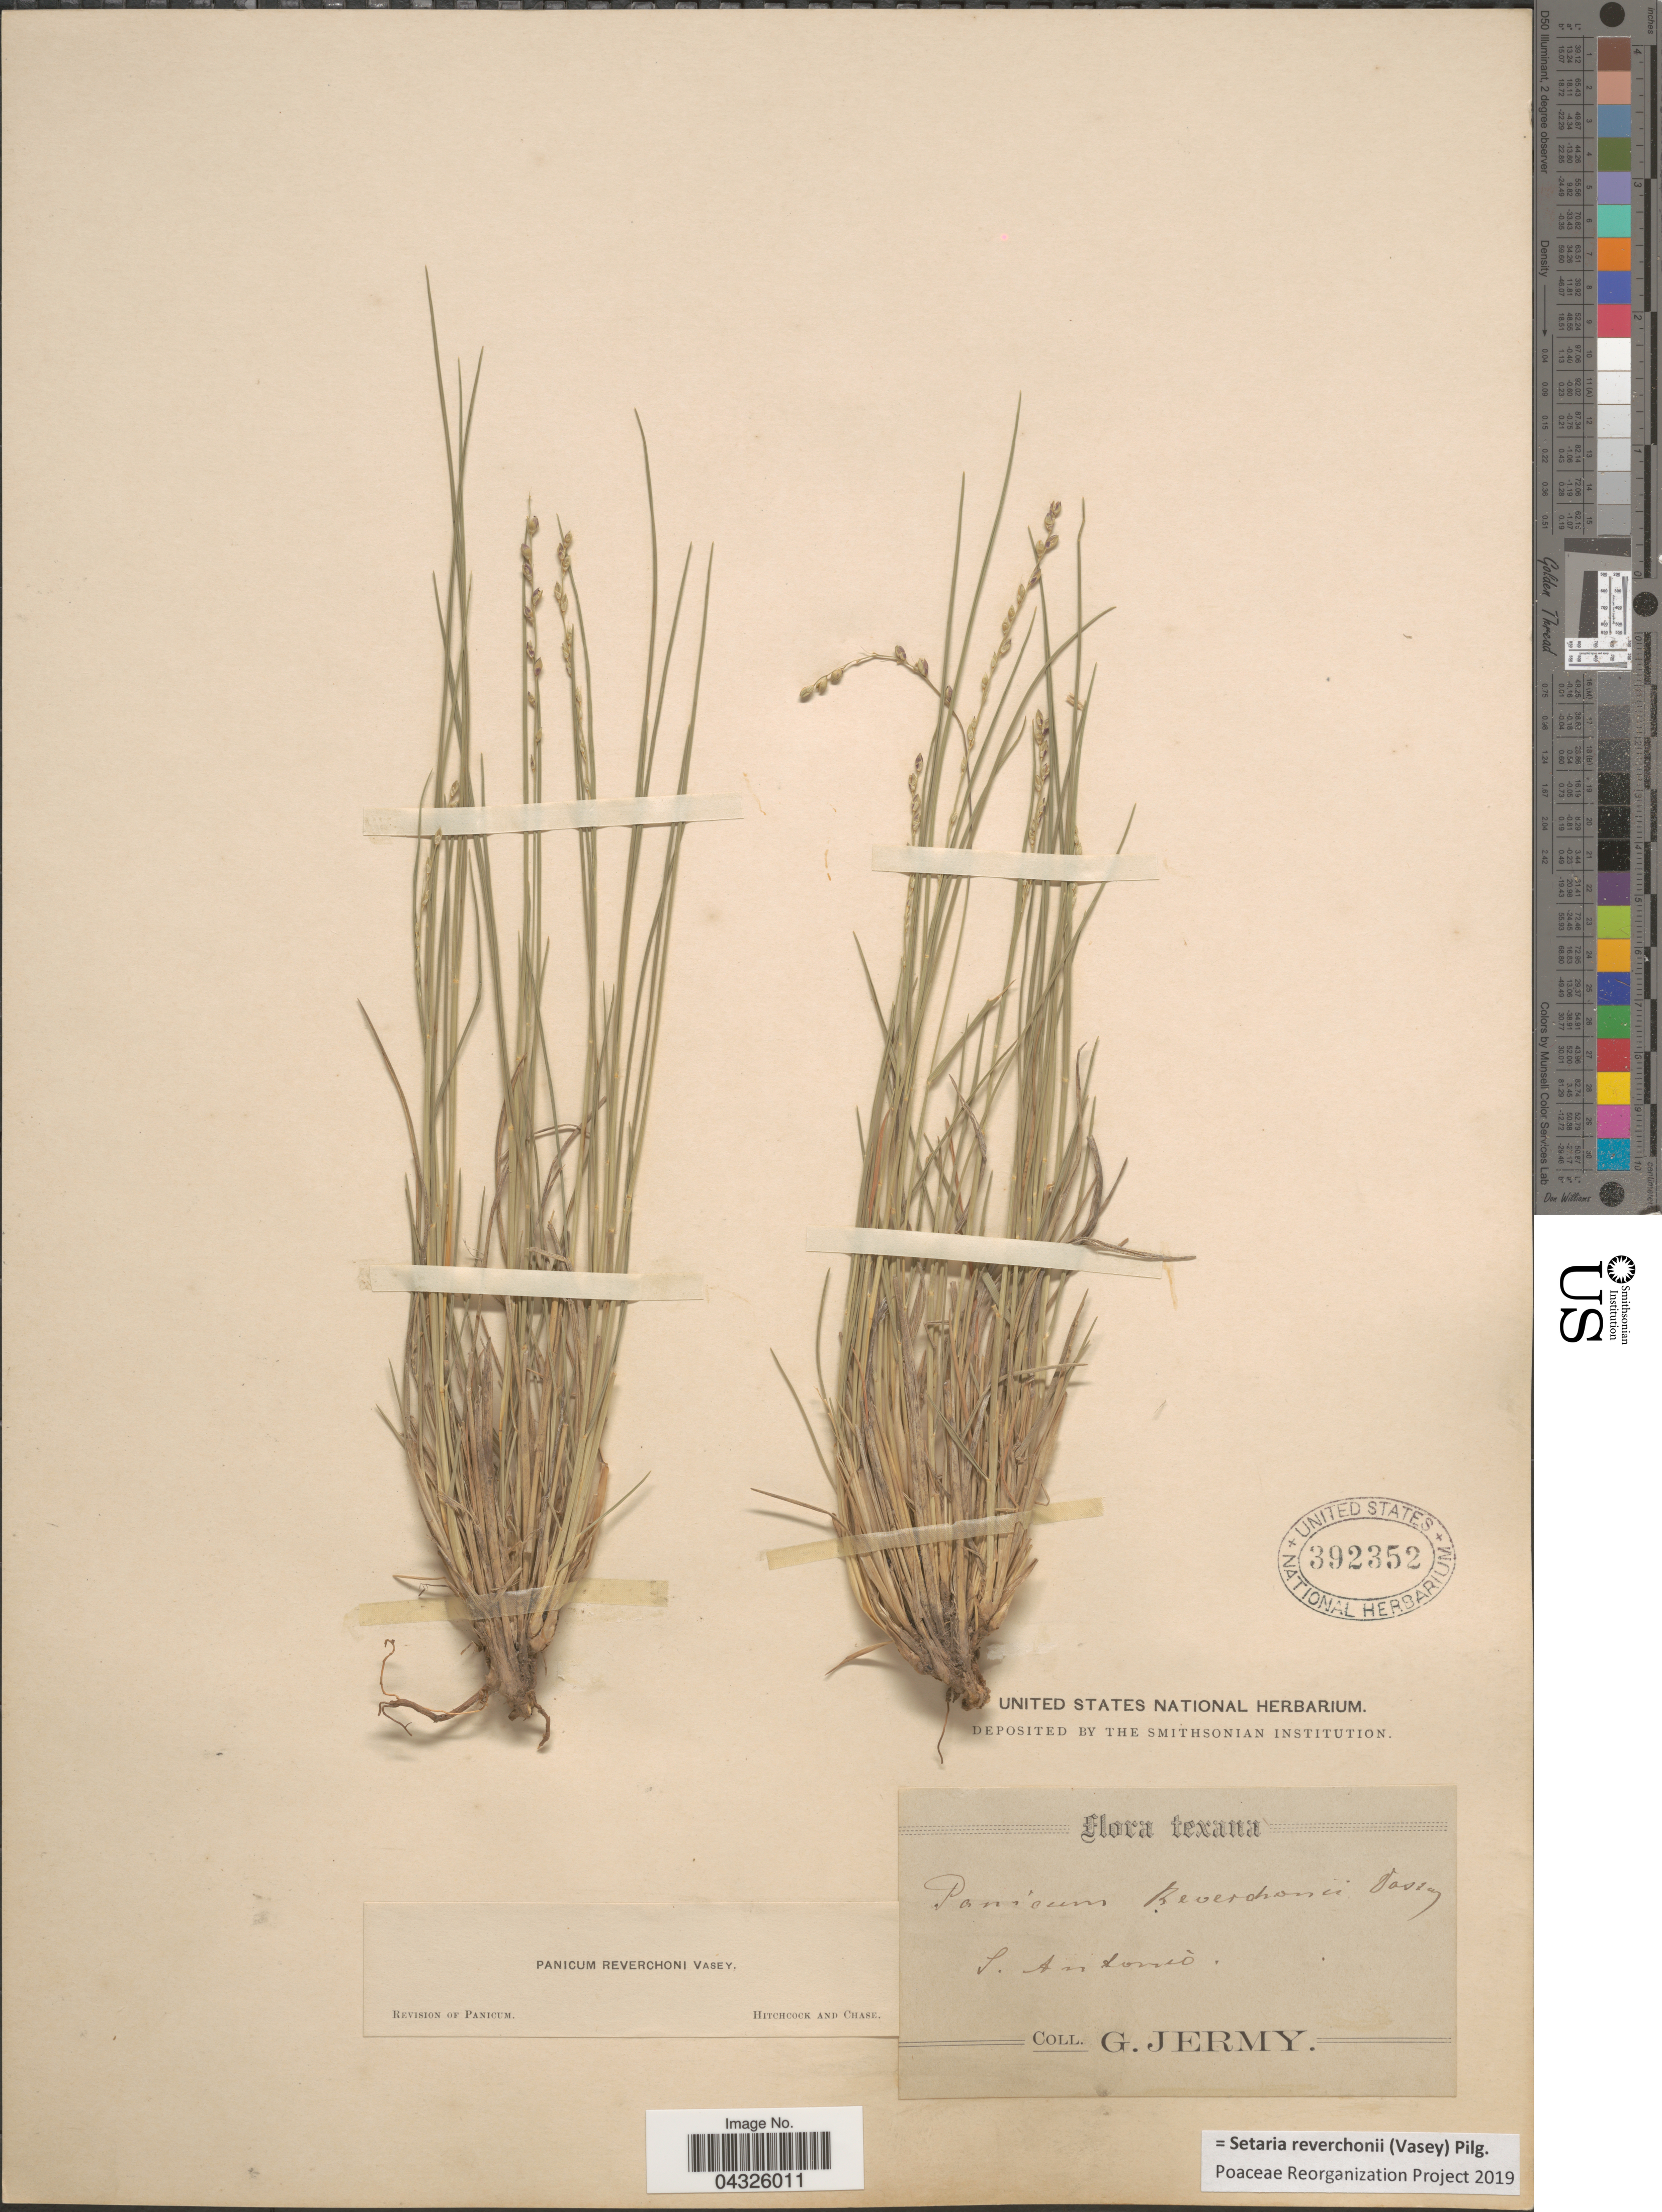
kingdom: Plantae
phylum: Tracheophyta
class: Liliopsida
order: Poales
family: Poaceae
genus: Setaria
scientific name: Setaria reverchonii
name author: (Vasey) Pilg.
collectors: G. Jermy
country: United States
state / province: Texas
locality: S. Antonio.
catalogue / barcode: US 392352